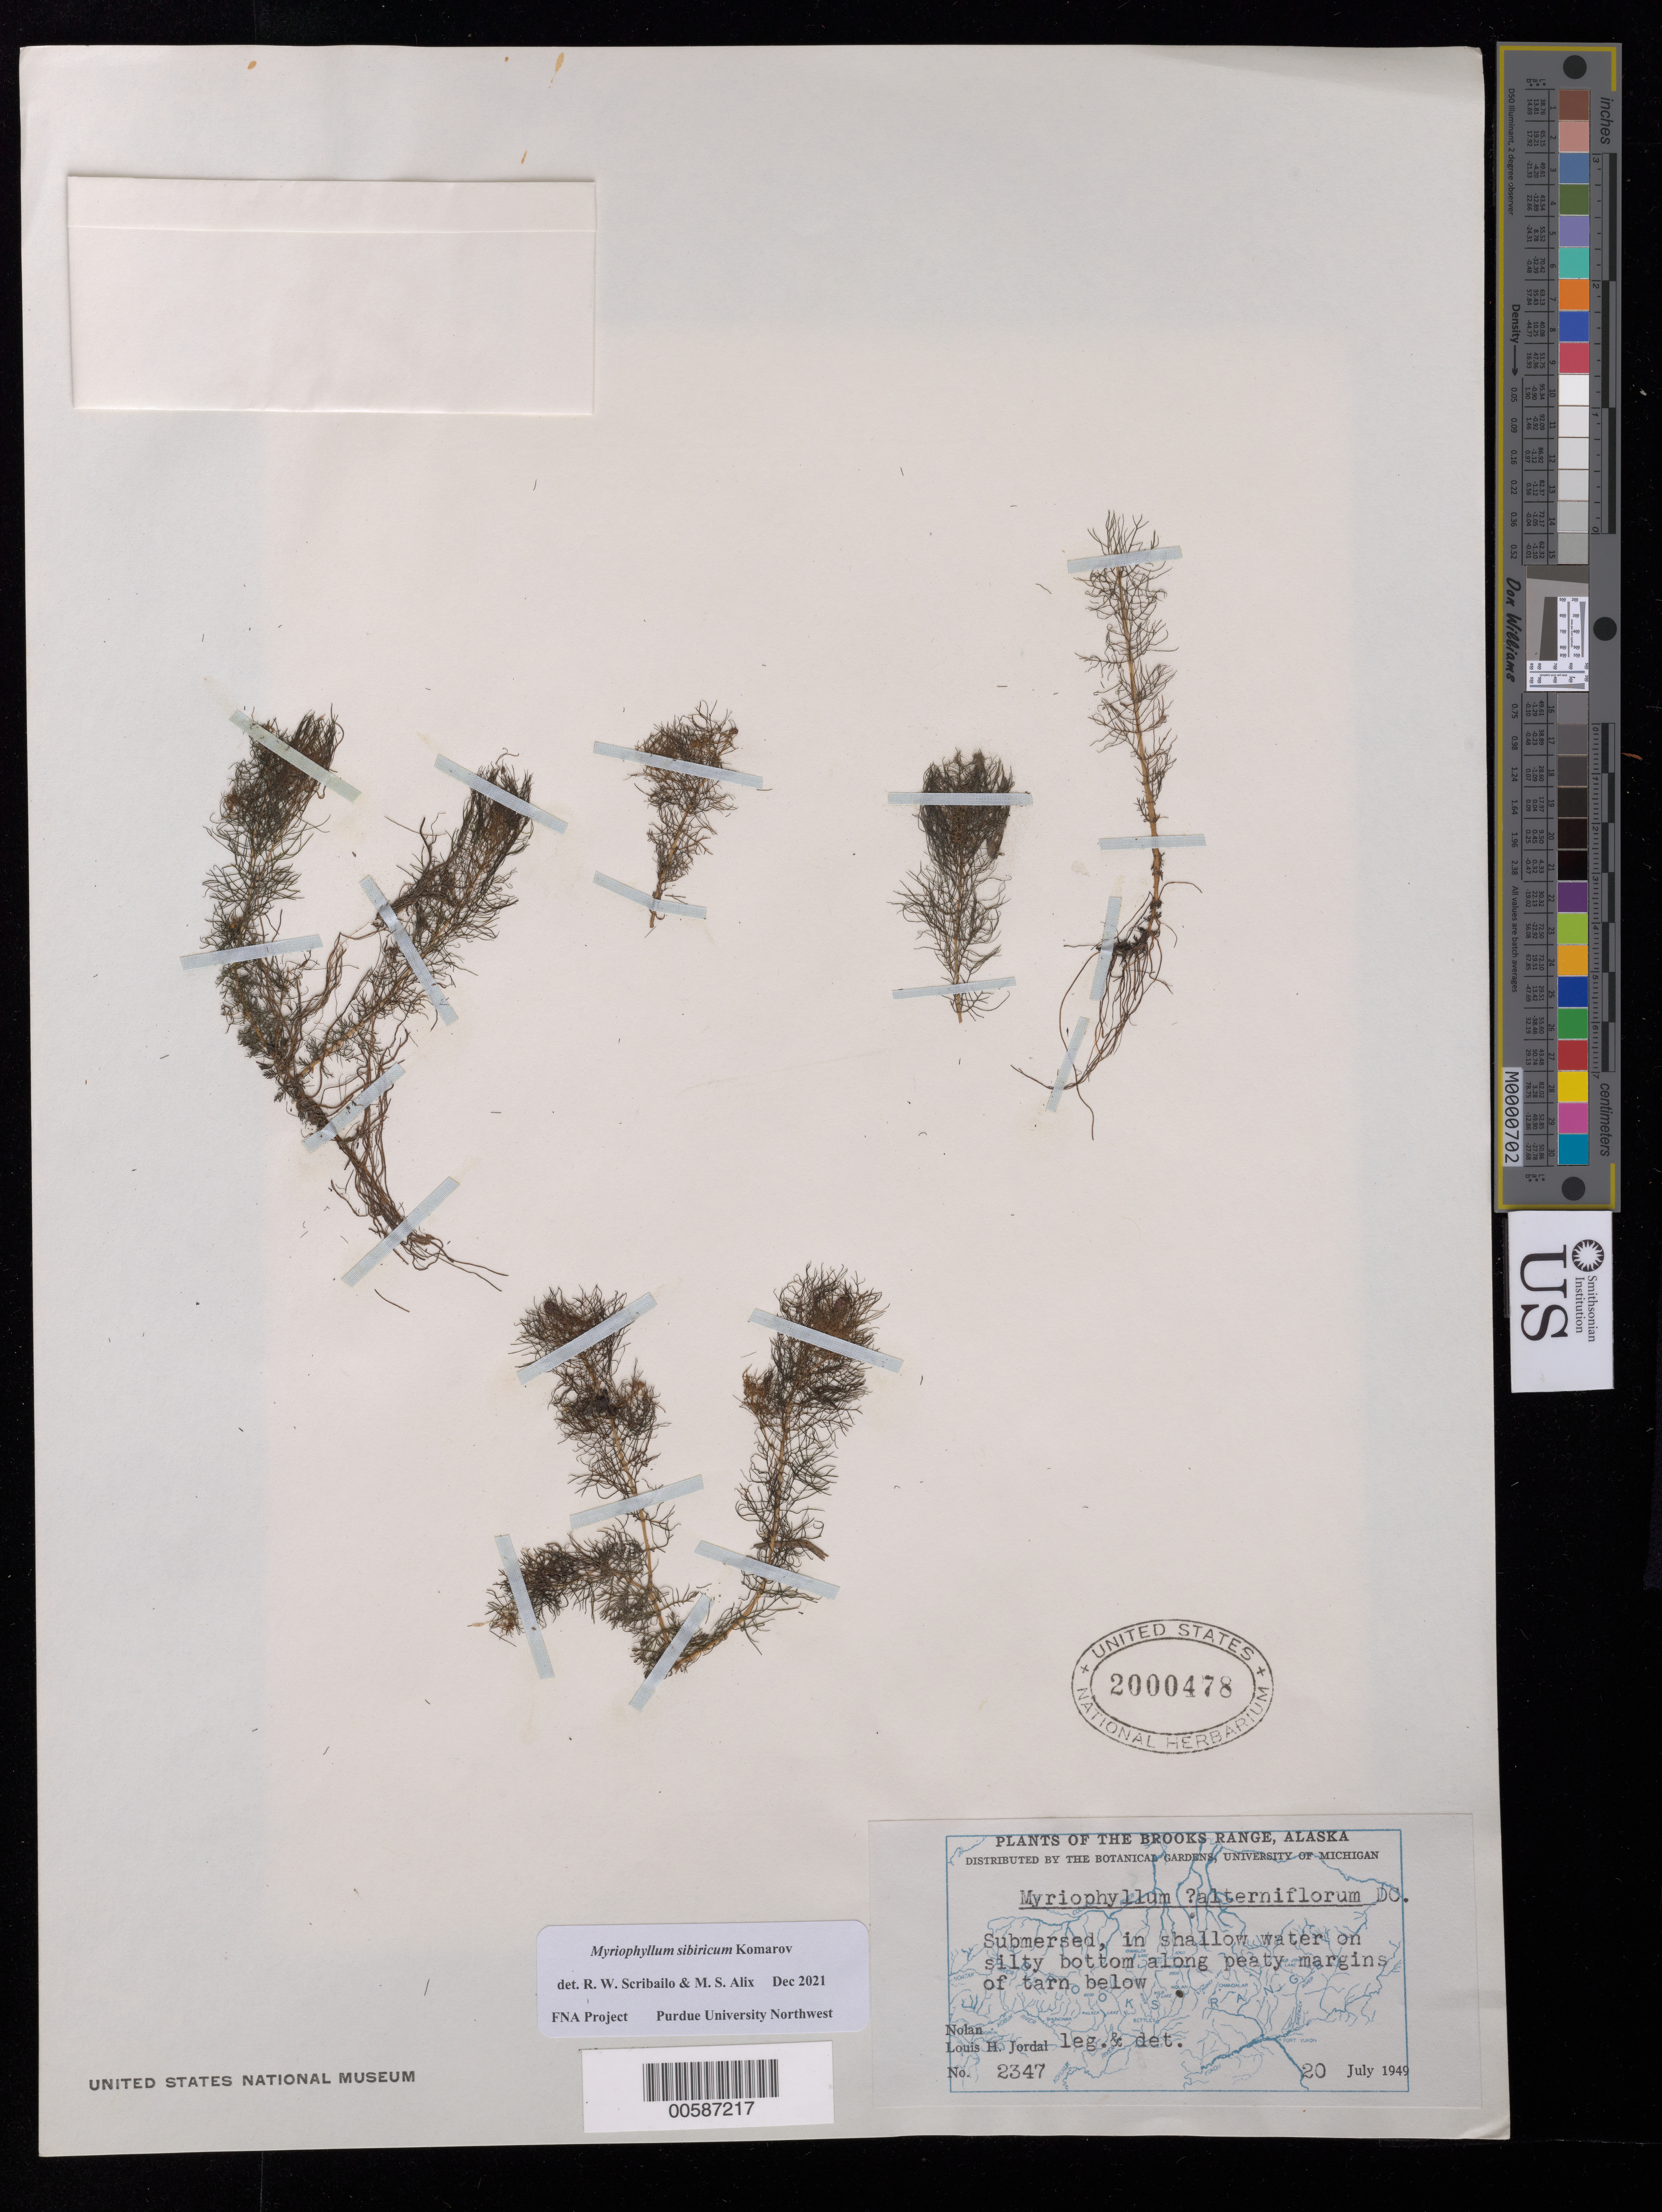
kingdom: Plantae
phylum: Tracheophyta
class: Magnoliopsida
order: Saxifragales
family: Haloragaceae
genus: Myriophyllum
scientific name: Myriophyllum sibiricum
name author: Kom.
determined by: Scribailo, R. W.; Alix, M. S.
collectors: L. Jordal & -. Nolan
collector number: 2347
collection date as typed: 20 Jul 1949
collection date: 1949-07-20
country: United States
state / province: Alaska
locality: Brooks Range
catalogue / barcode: US 2000478